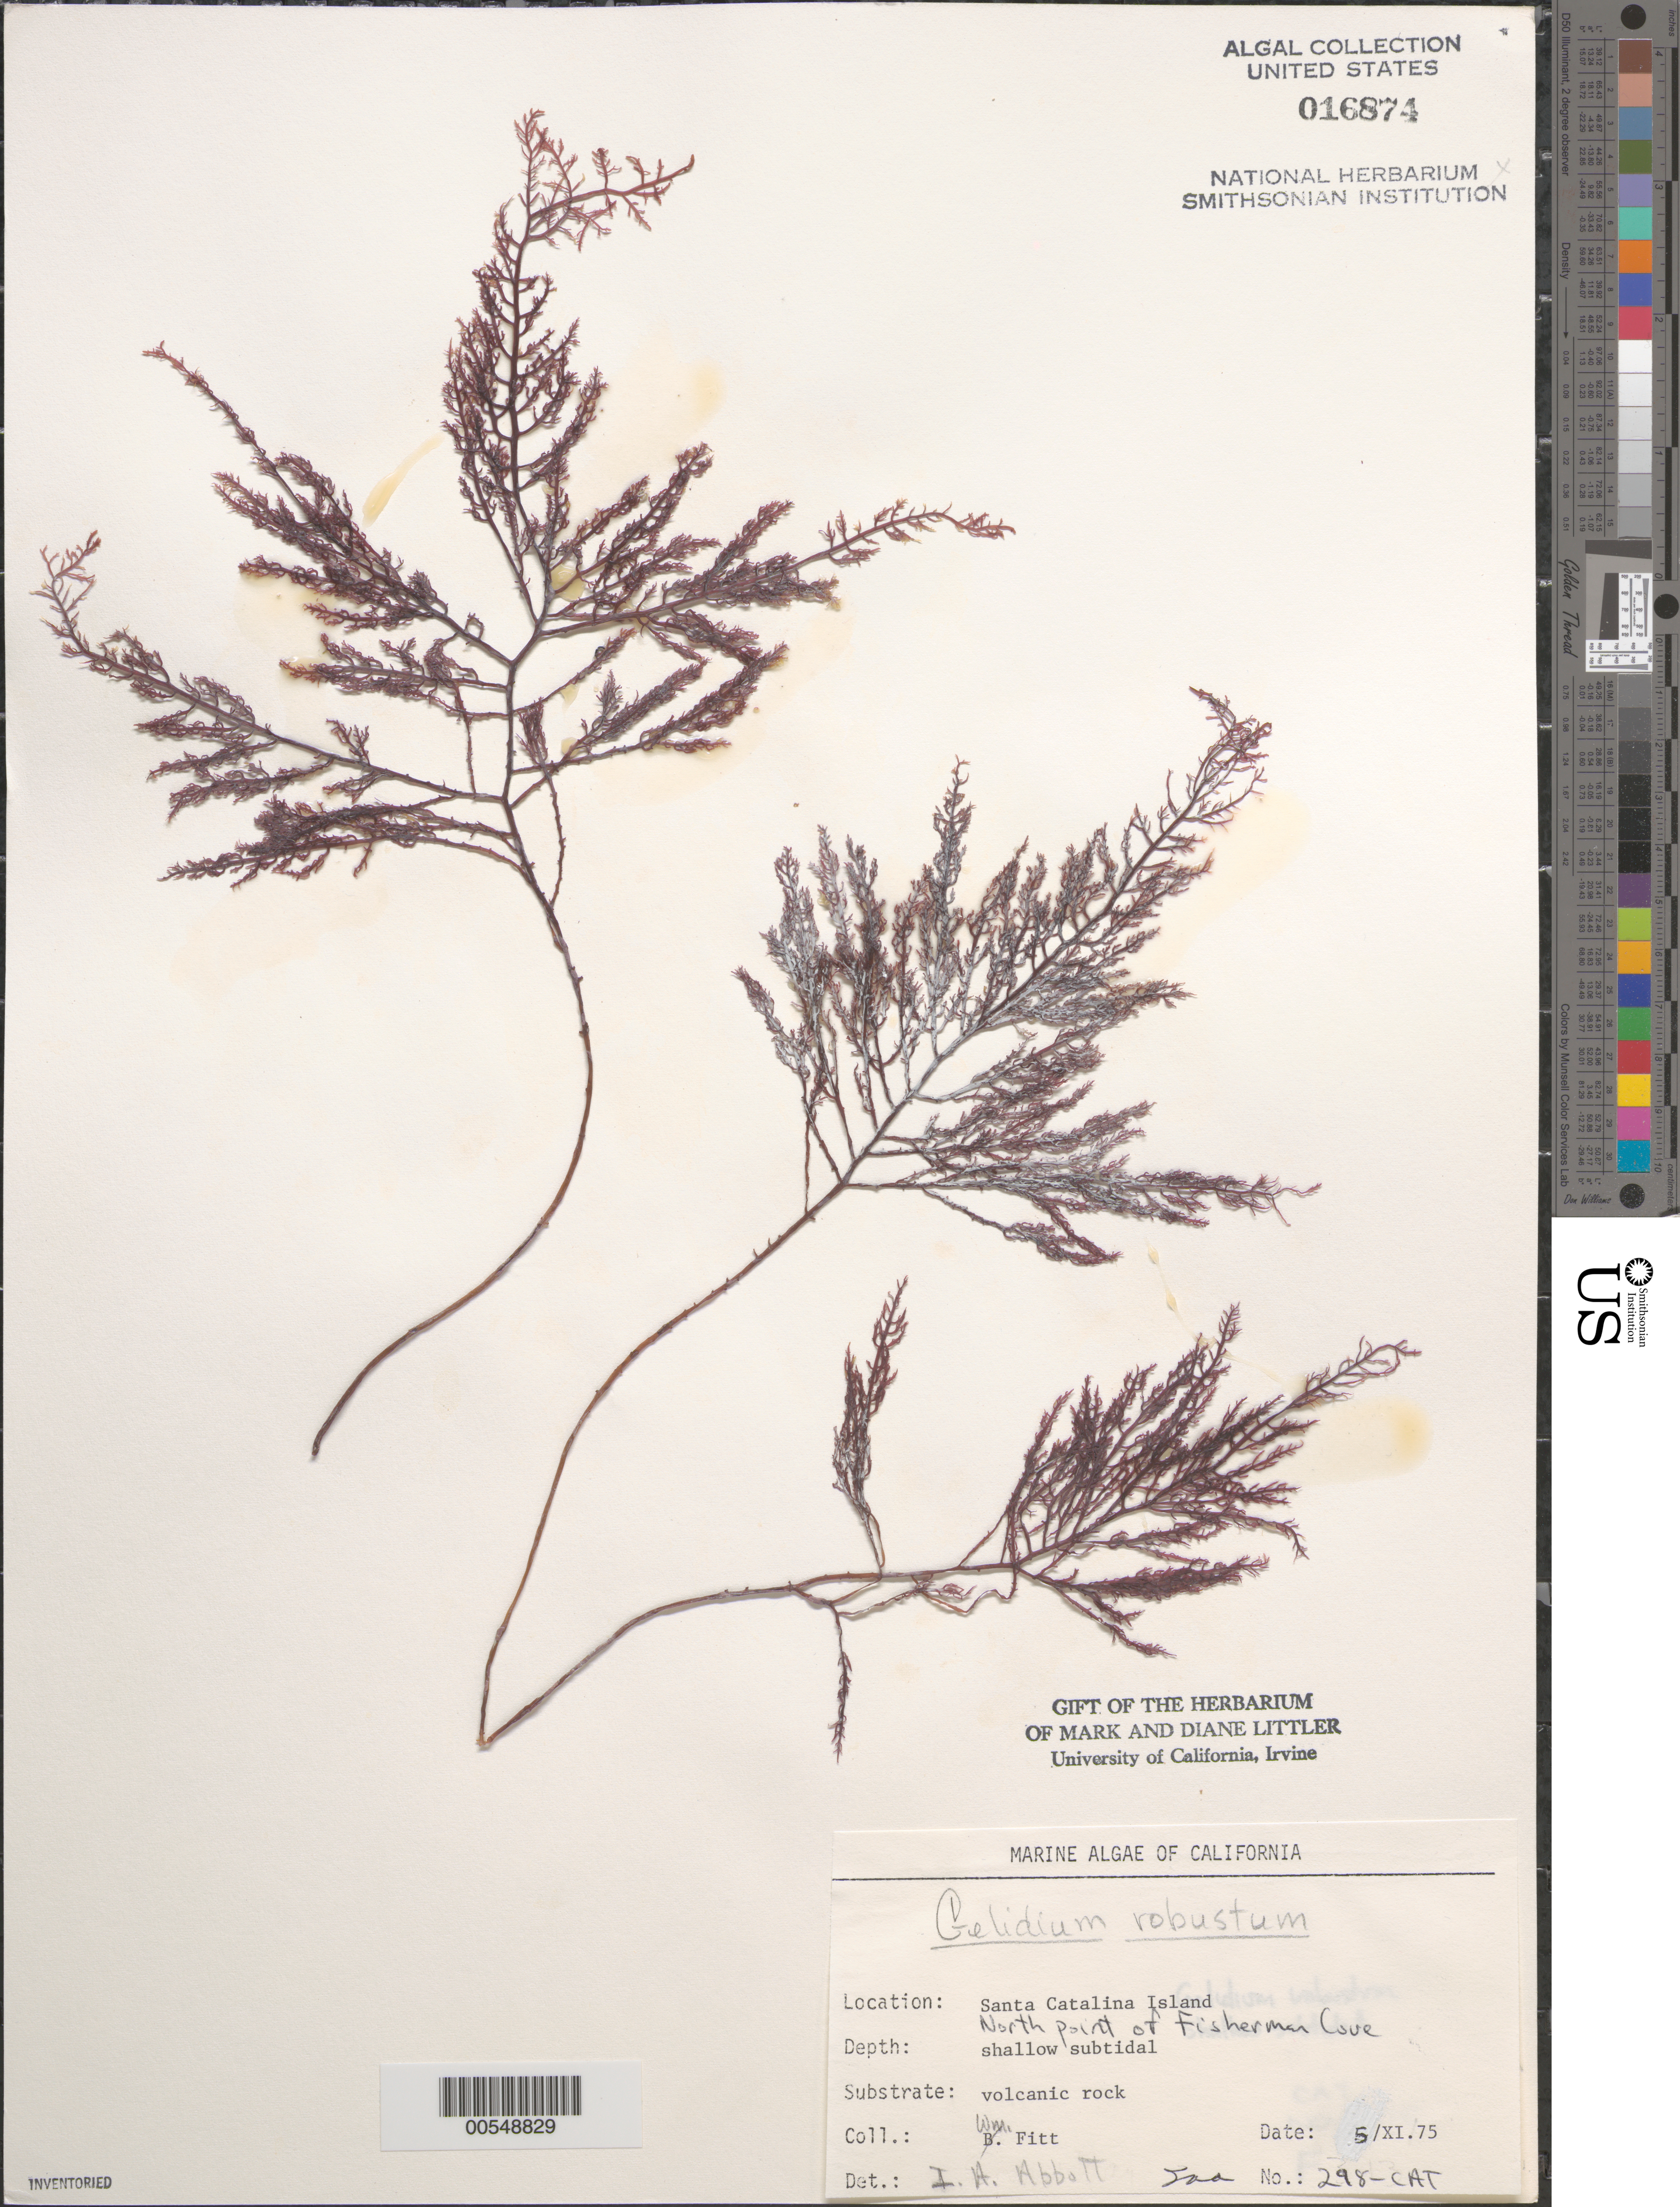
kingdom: Plantae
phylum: Rhodophyta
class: Florideophyceae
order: Gelidiales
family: Gelidiaceae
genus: Gelidium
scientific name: Gelidium robustum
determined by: Abbott, Isabella A.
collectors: W. Fitt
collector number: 298-cat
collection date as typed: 05 Nov 1975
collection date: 1975-11-05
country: United States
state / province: California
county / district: Los Angeles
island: Santa Catalina Island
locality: Fishermen Cove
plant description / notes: BLM-SOCALBIGHT Rocky Intertidal Survey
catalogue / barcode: US 16874